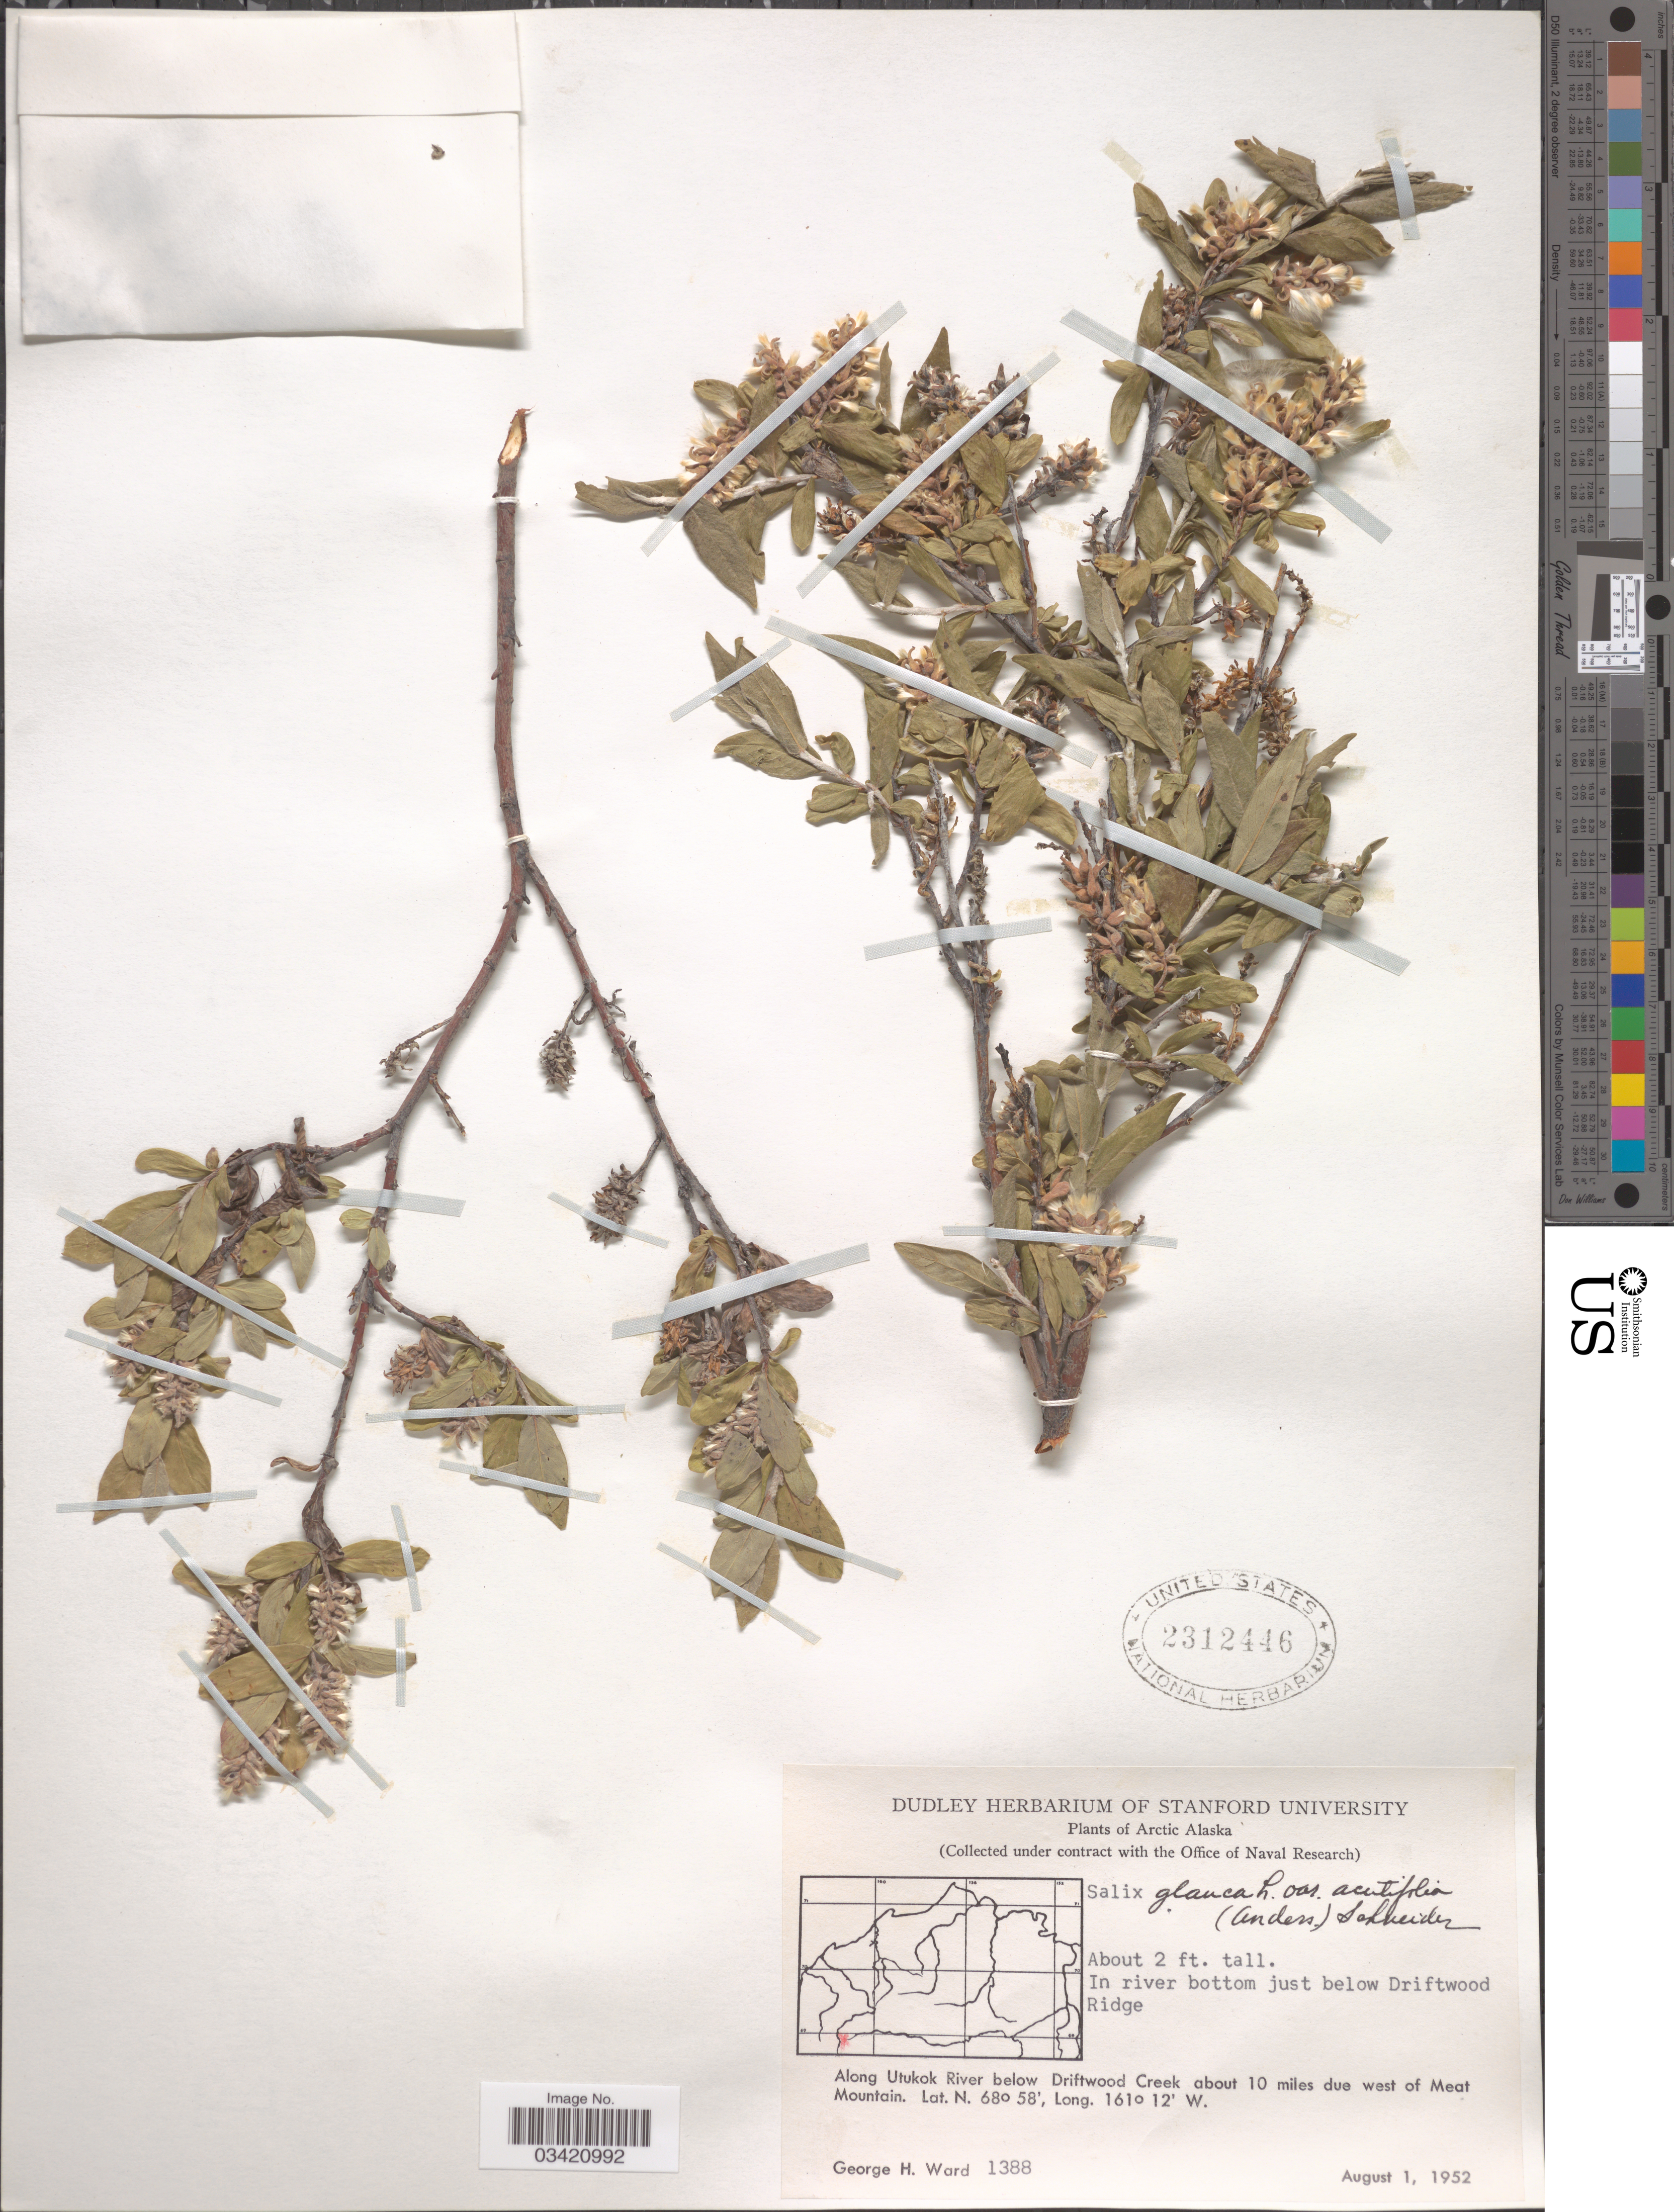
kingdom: Plantae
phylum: Tracheophyta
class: Magnoliopsida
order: Malpighiales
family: Salicaceae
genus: Salix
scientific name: Salix glauca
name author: L.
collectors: G. H. Ward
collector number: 1388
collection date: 1952-08-01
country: United States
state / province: Alaska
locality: Arctic Alaska. In river bottom just below Driftwood Ridge. Along Utukok River below Driftwood Creek about 10 miles due west of Meat Mountain.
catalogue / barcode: US 2312446